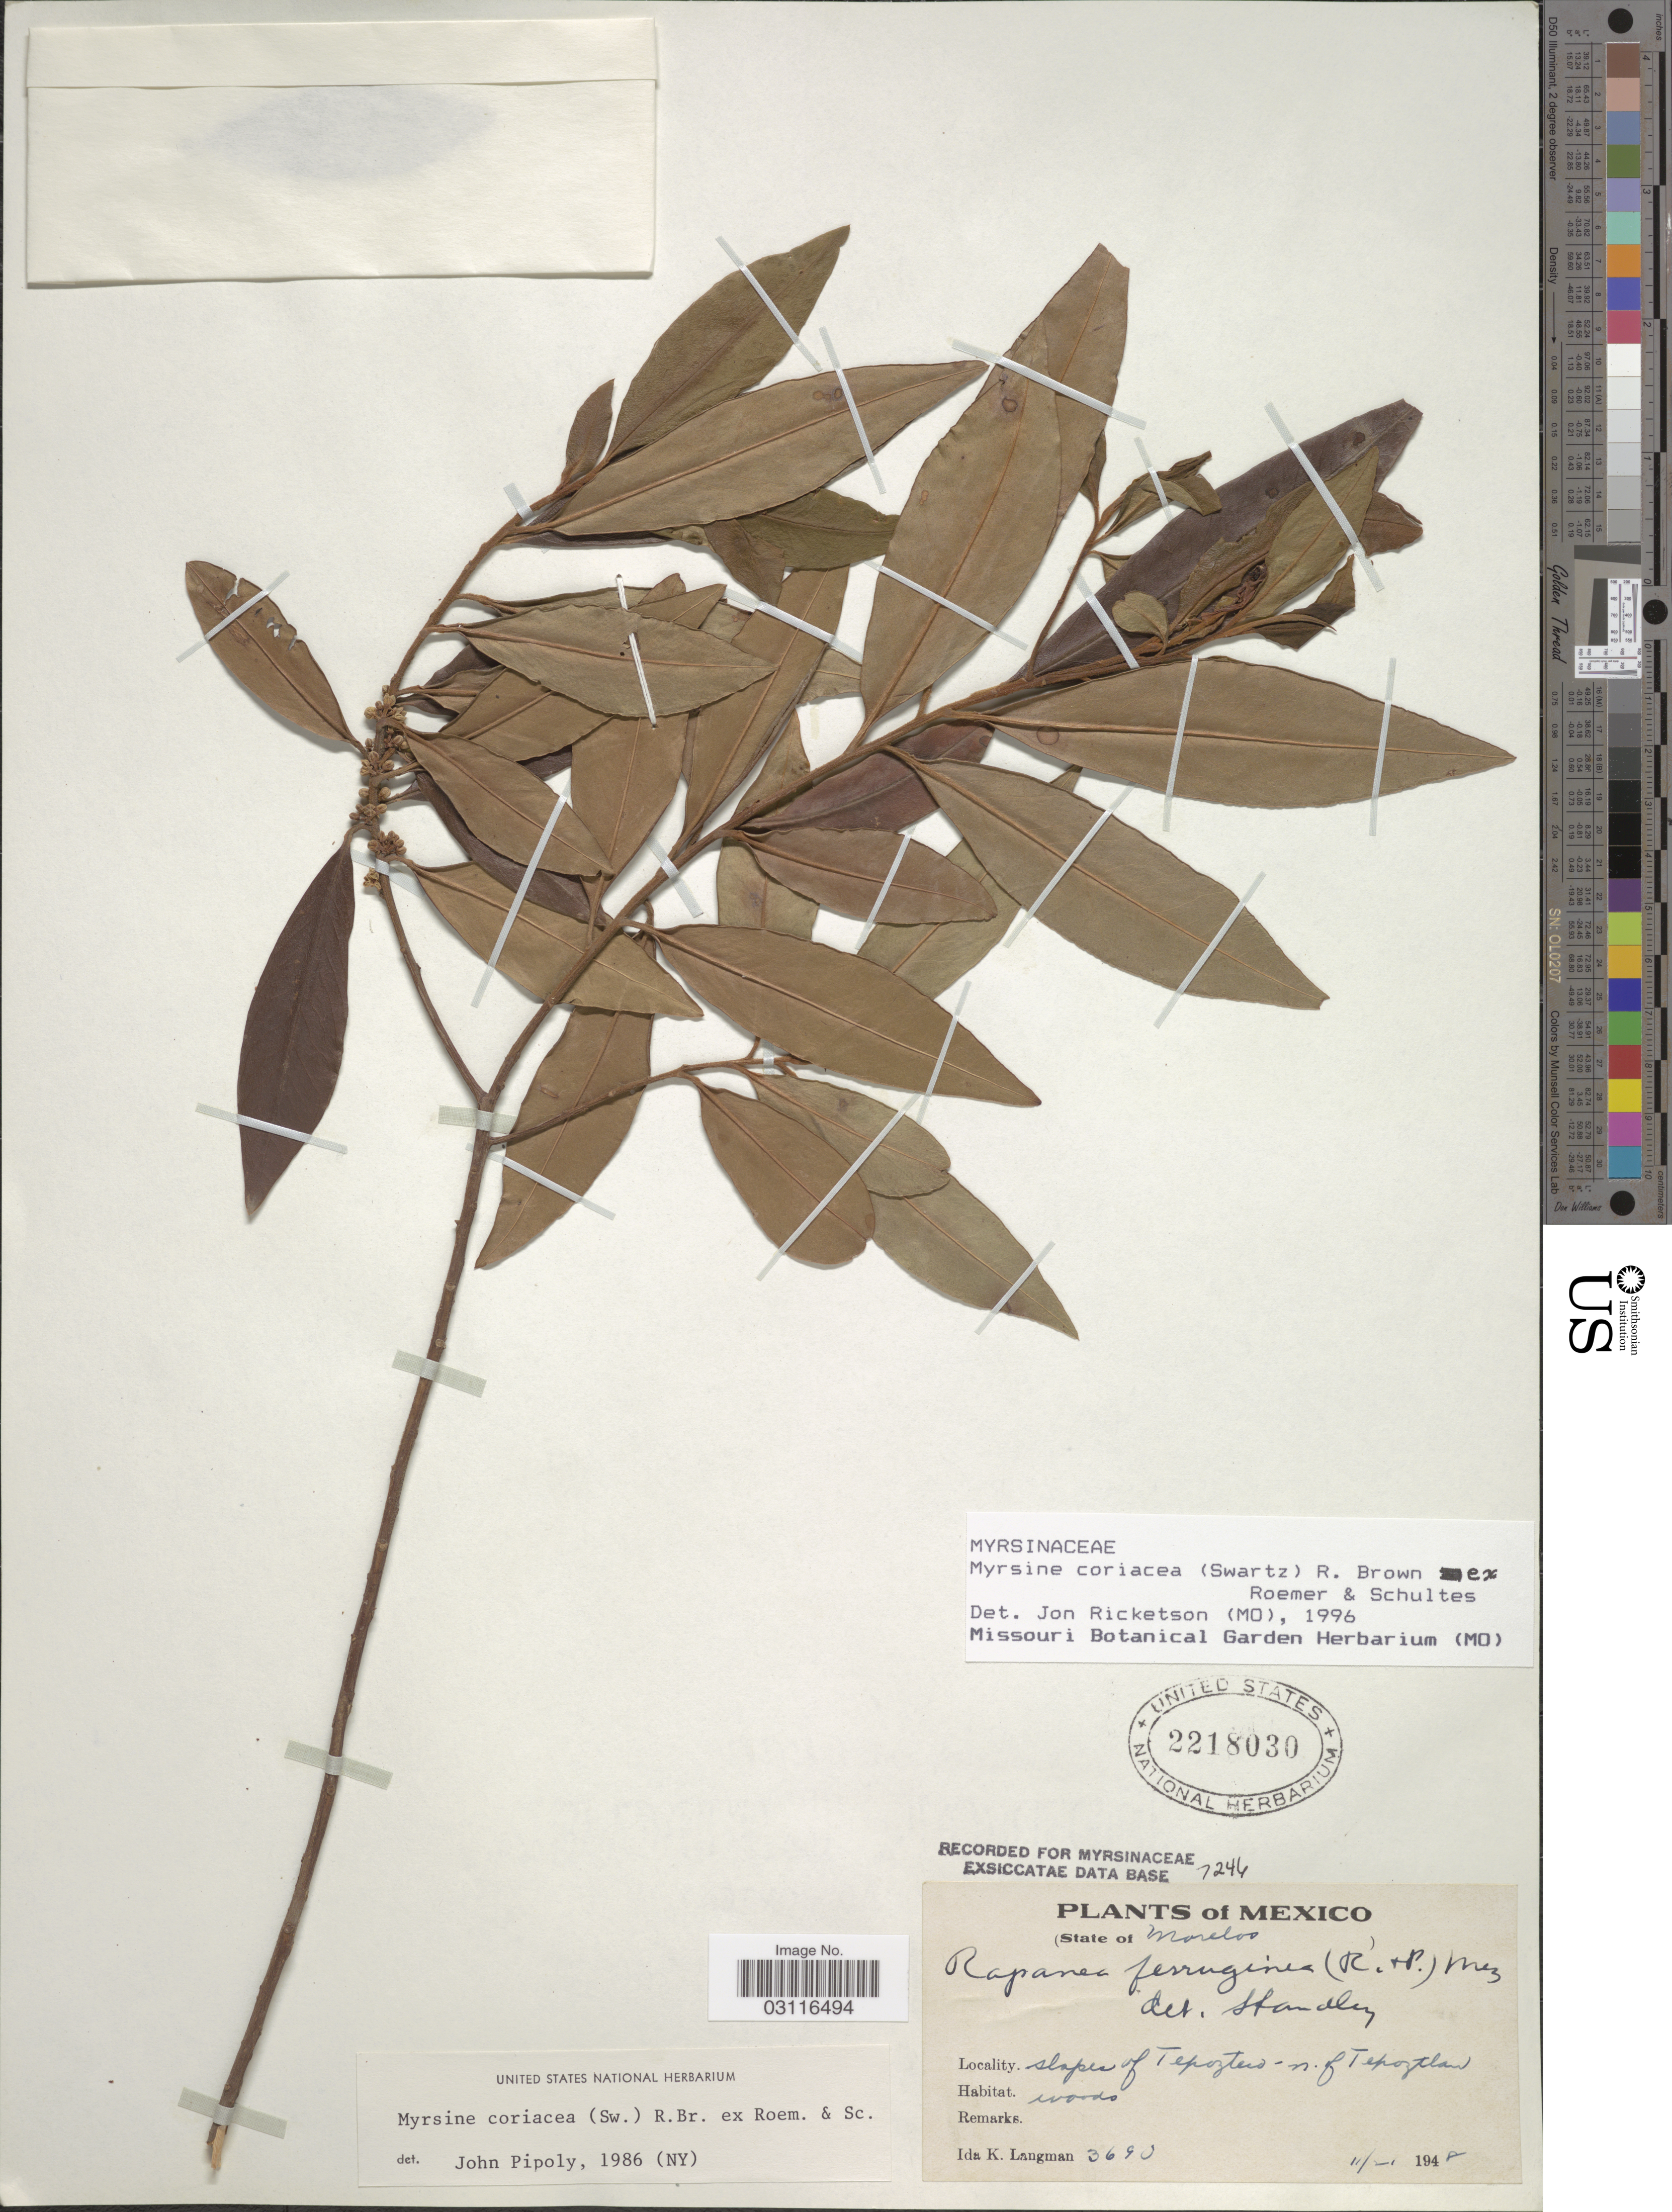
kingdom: Plantae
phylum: Tracheophyta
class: Magnoliopsida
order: Ericales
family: Primulaceae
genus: Myrsine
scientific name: Myrsine coriacea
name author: (Sw.) R. Br. ex Roem. & Schult.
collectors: I. K. Langman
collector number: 3690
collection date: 1948-11-21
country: Mexico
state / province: Morelos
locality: Slopes of Tepozteco-n. of Tepoztlan.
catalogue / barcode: US 2218030